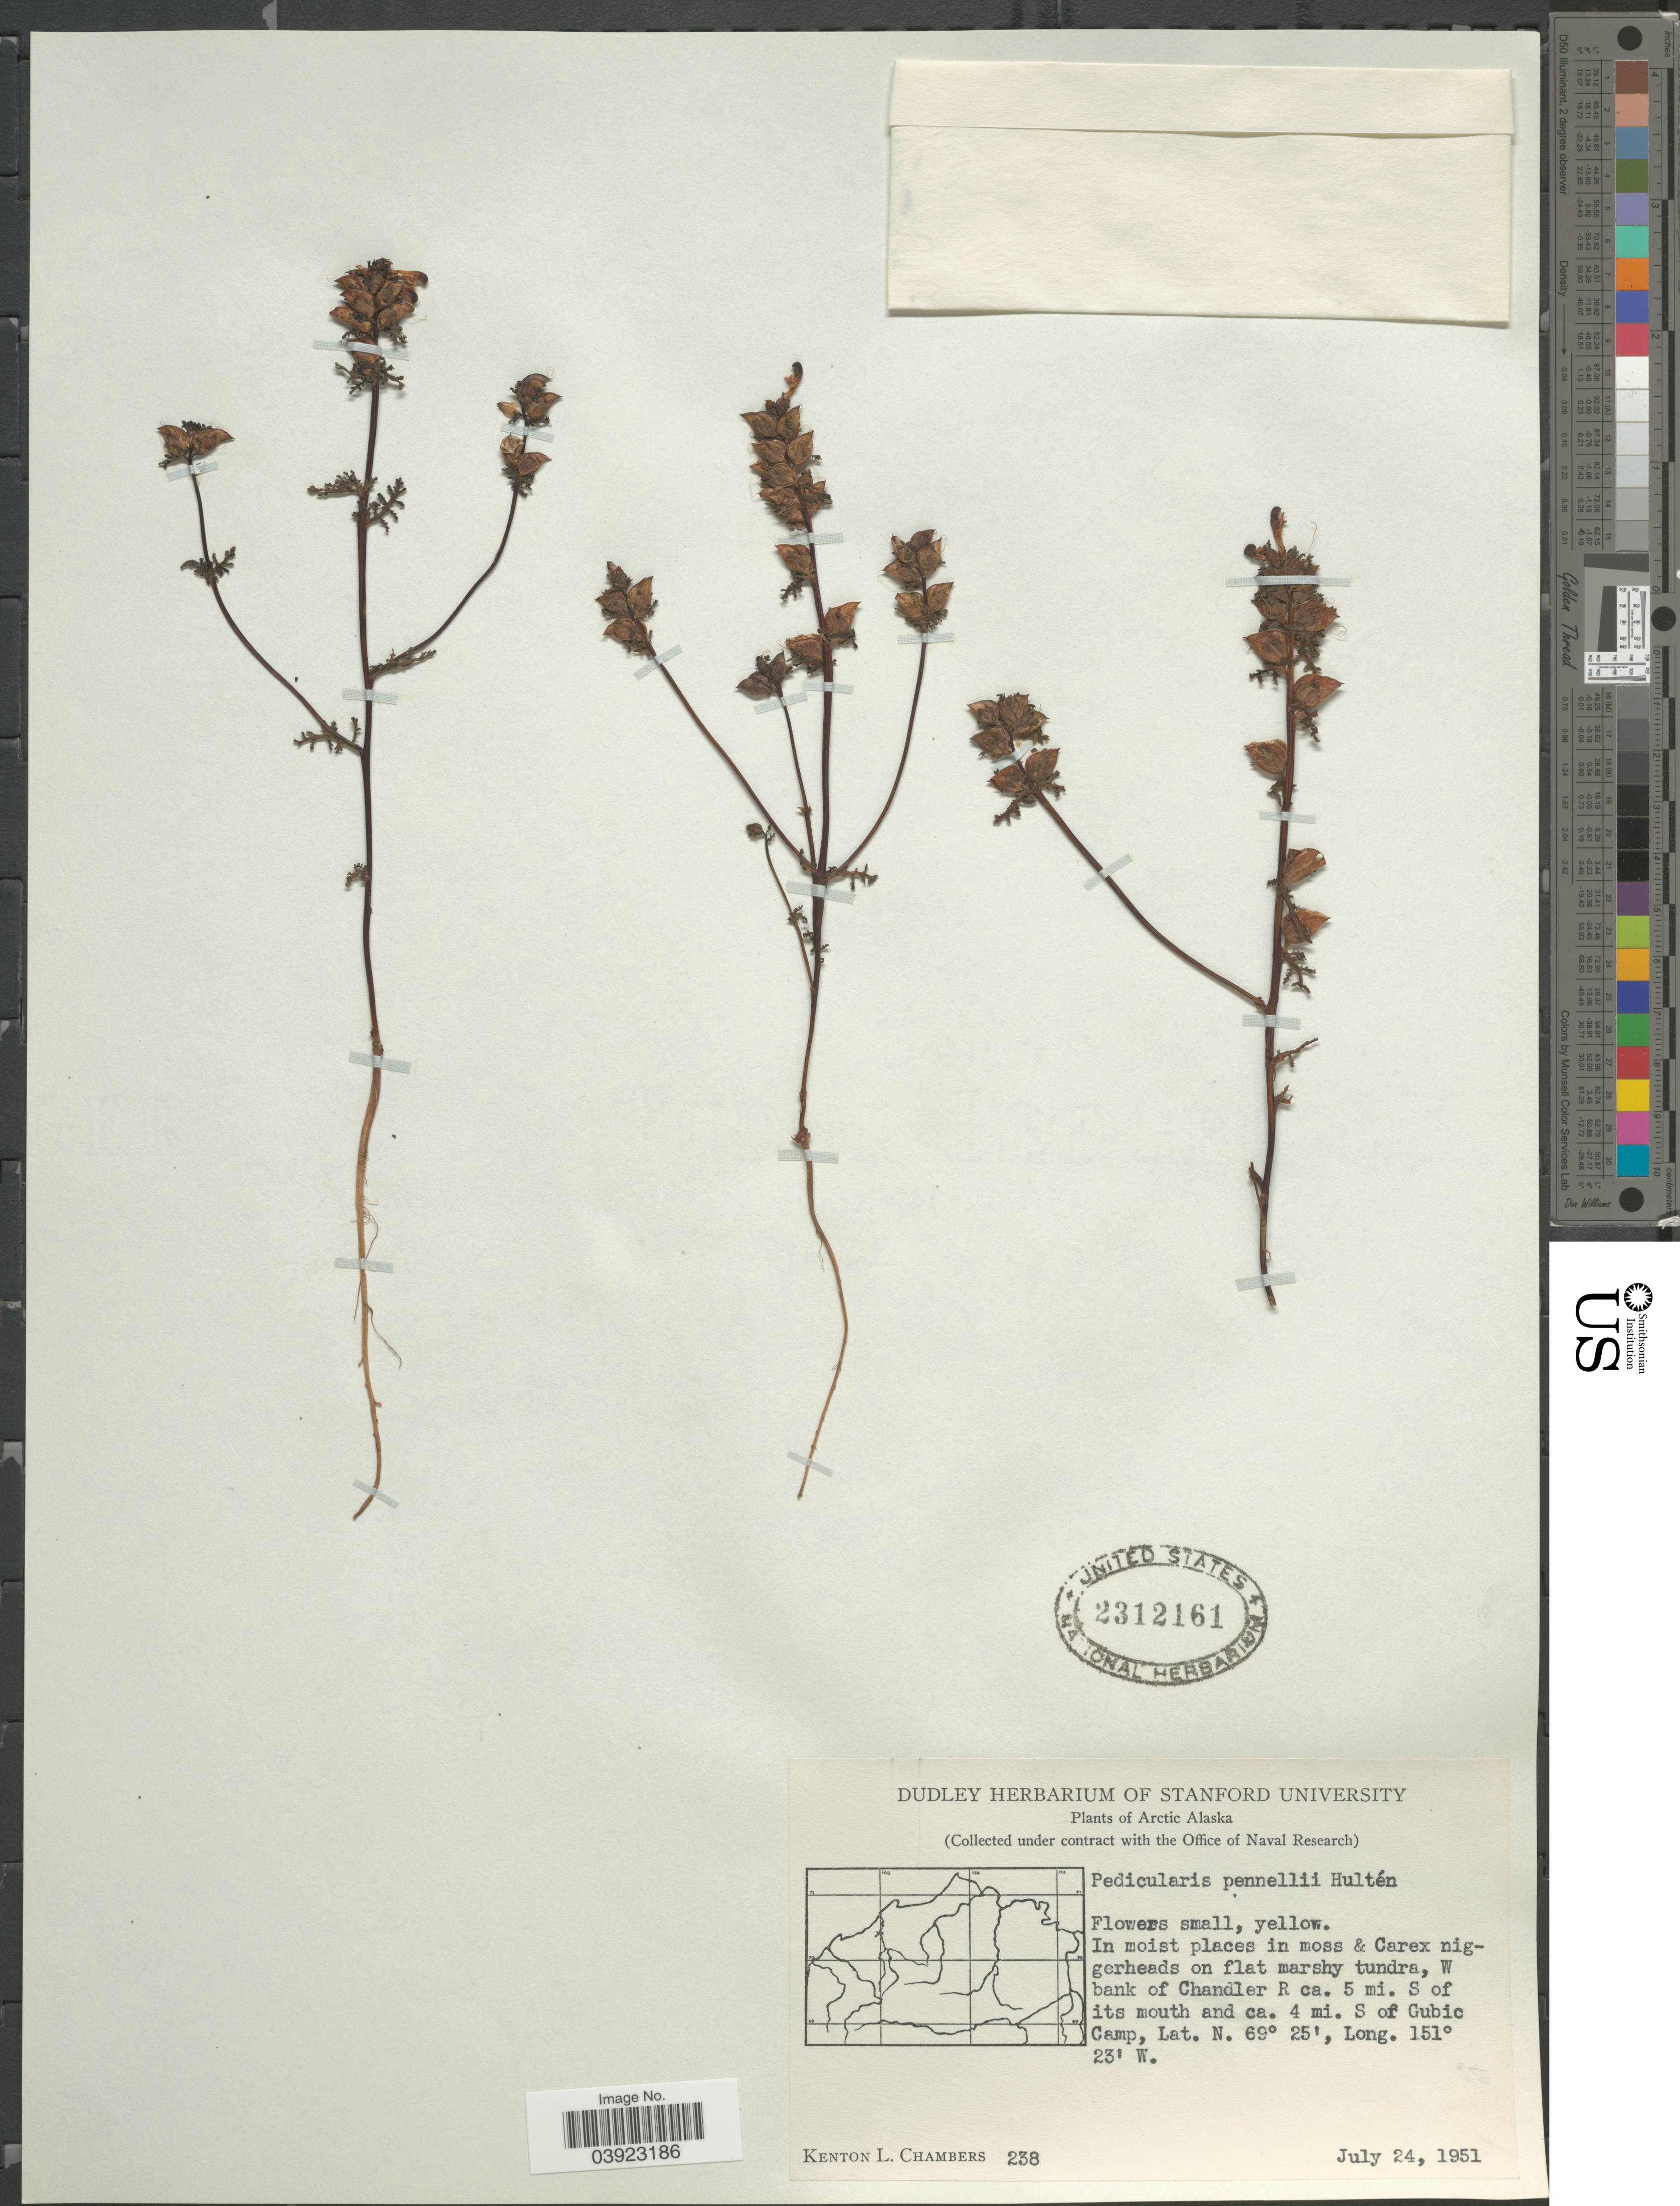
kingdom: Plantae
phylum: Tracheophyta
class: Magnoliopsida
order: Lamiales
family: Orobanchaceae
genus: Pedicularis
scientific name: Pedicularis pennellii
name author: Hultén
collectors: K. L. Chambers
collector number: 238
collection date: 1951-07-24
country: United States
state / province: Alaska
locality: Arctic Alaska. W bank of Chandler R ca. 5 mi. S of its mouth and ca. 4 mi. S of Gubic Camp.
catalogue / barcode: US 2312161